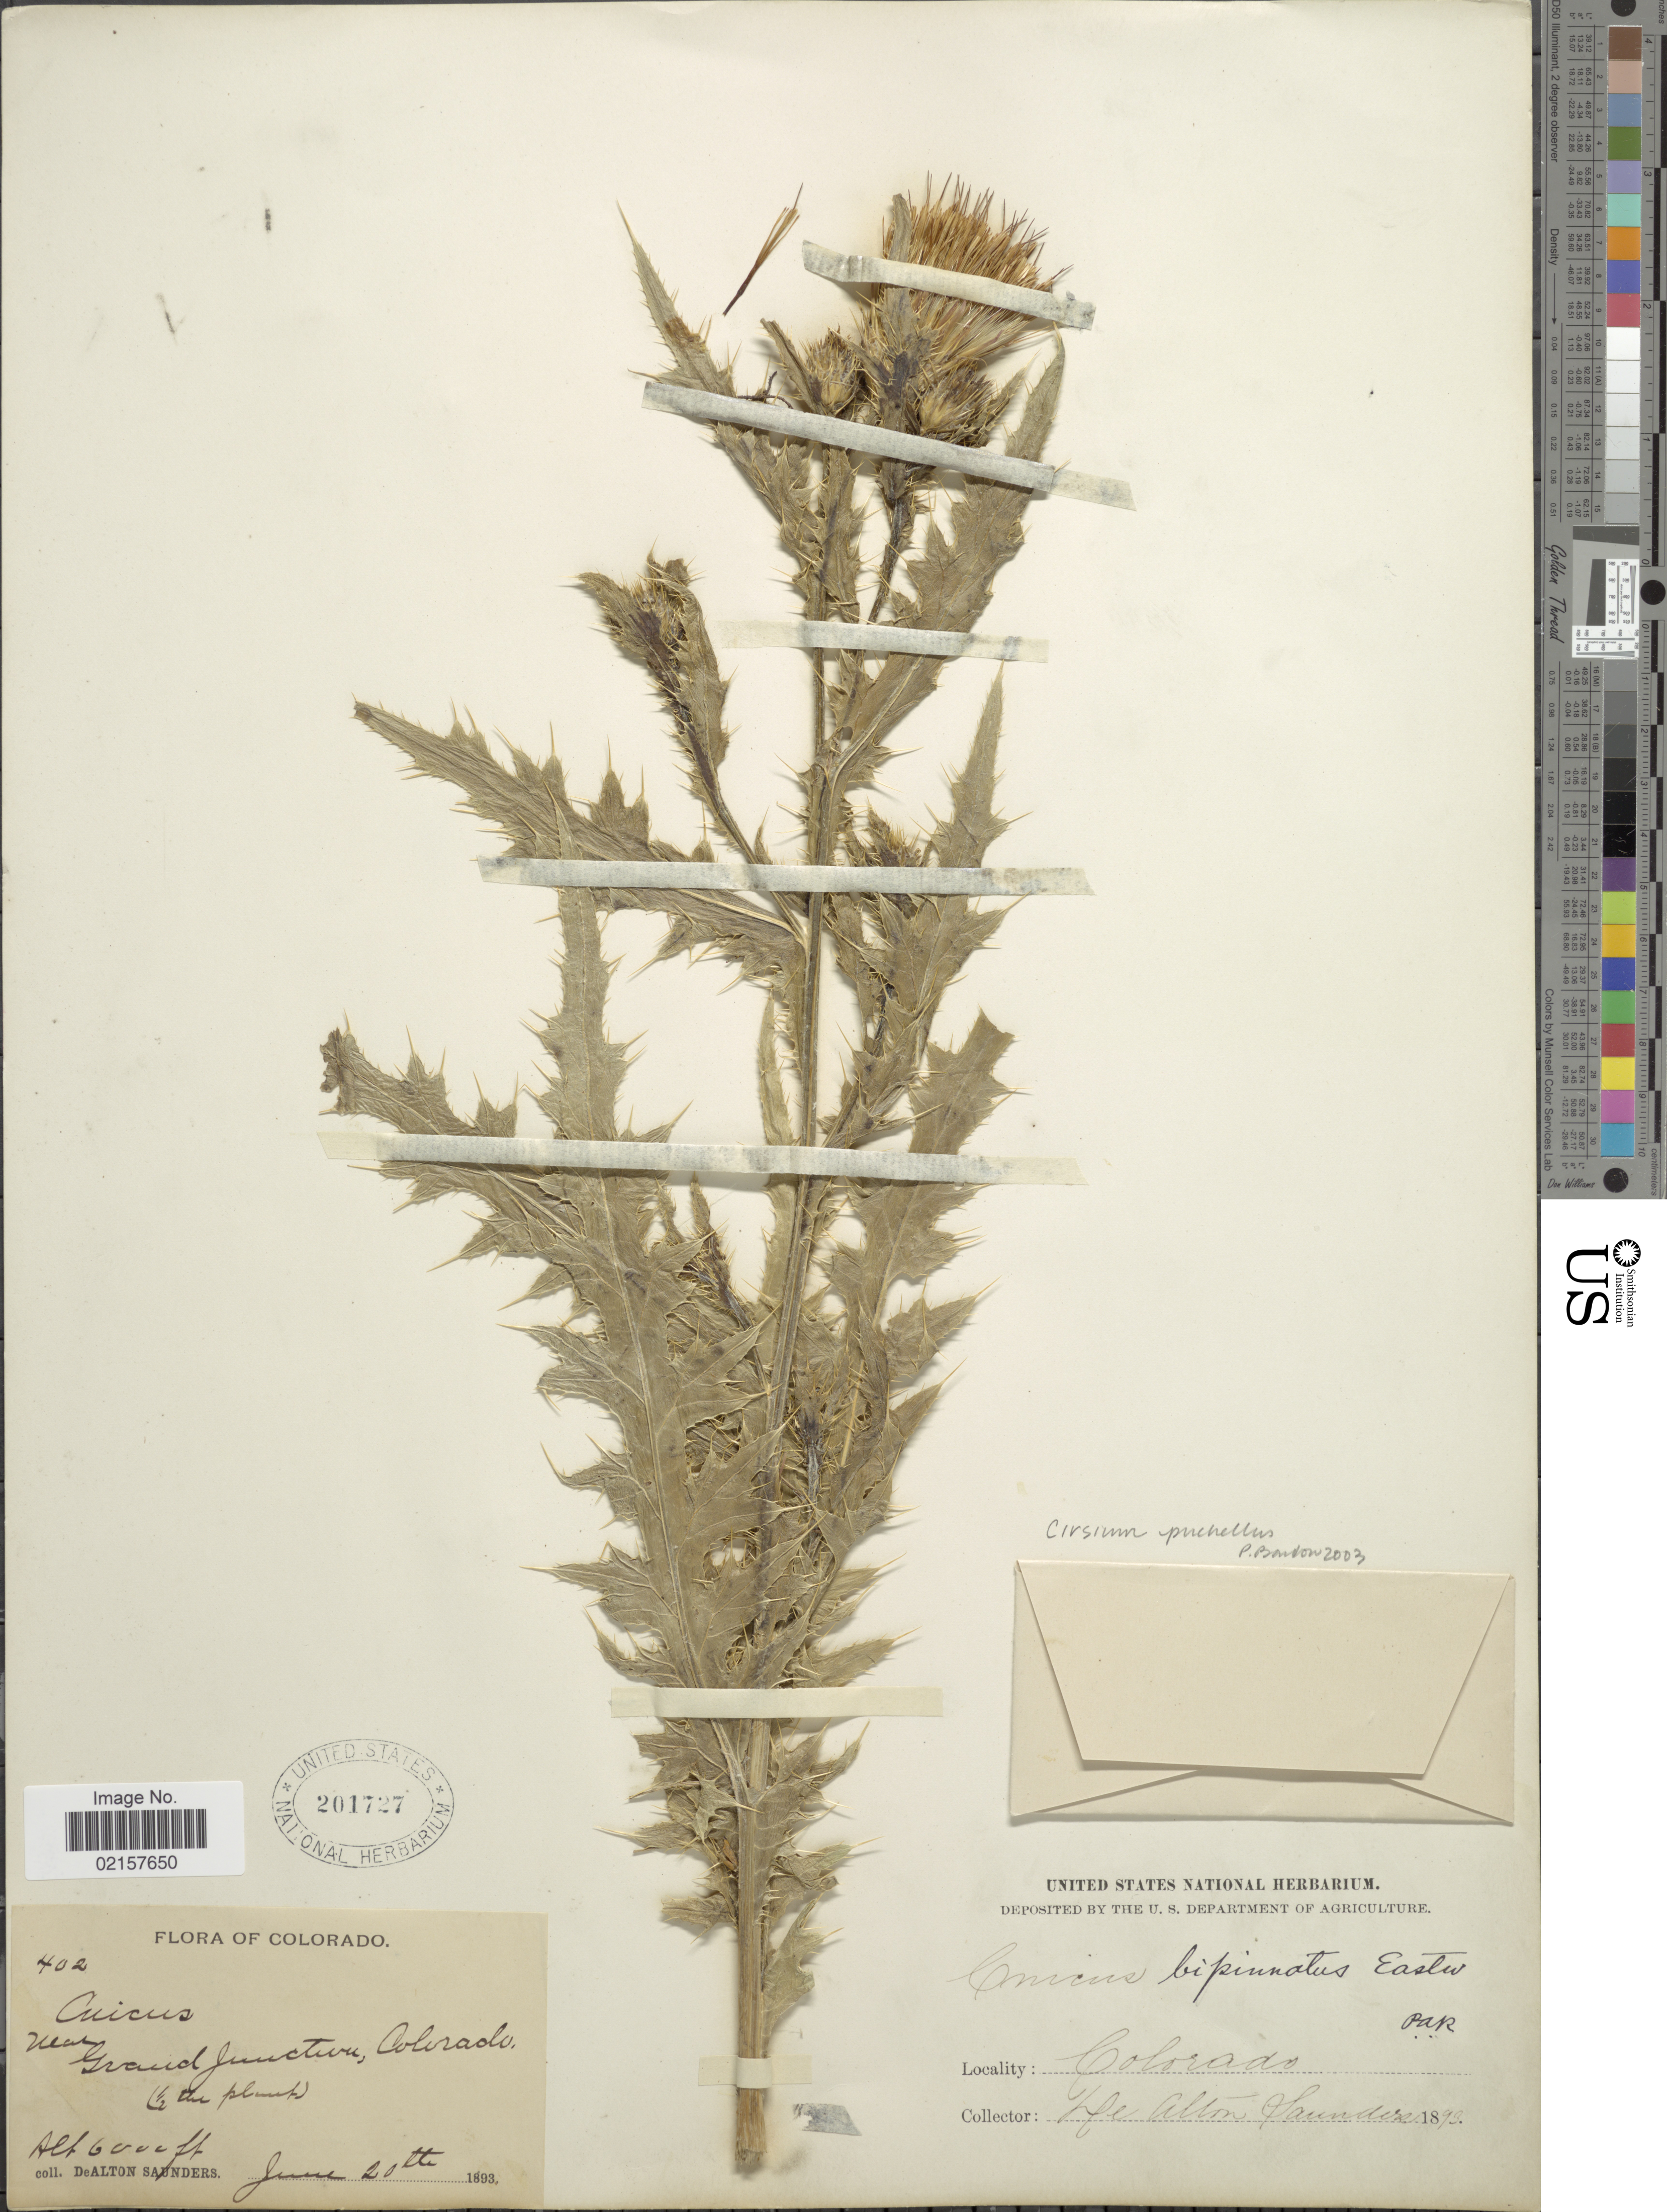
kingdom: Plantae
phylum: Tracheophyta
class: Magnoliopsida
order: Asterales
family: Asteraceae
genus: Cirsium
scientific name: Cirsium calcareum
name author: (M.E. Jones) Wooton & Standl.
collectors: D. A. Saunders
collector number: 402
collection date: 1893-06-20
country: United States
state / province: Colorado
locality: Near Gracid Junction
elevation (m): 1829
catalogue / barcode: US 201727